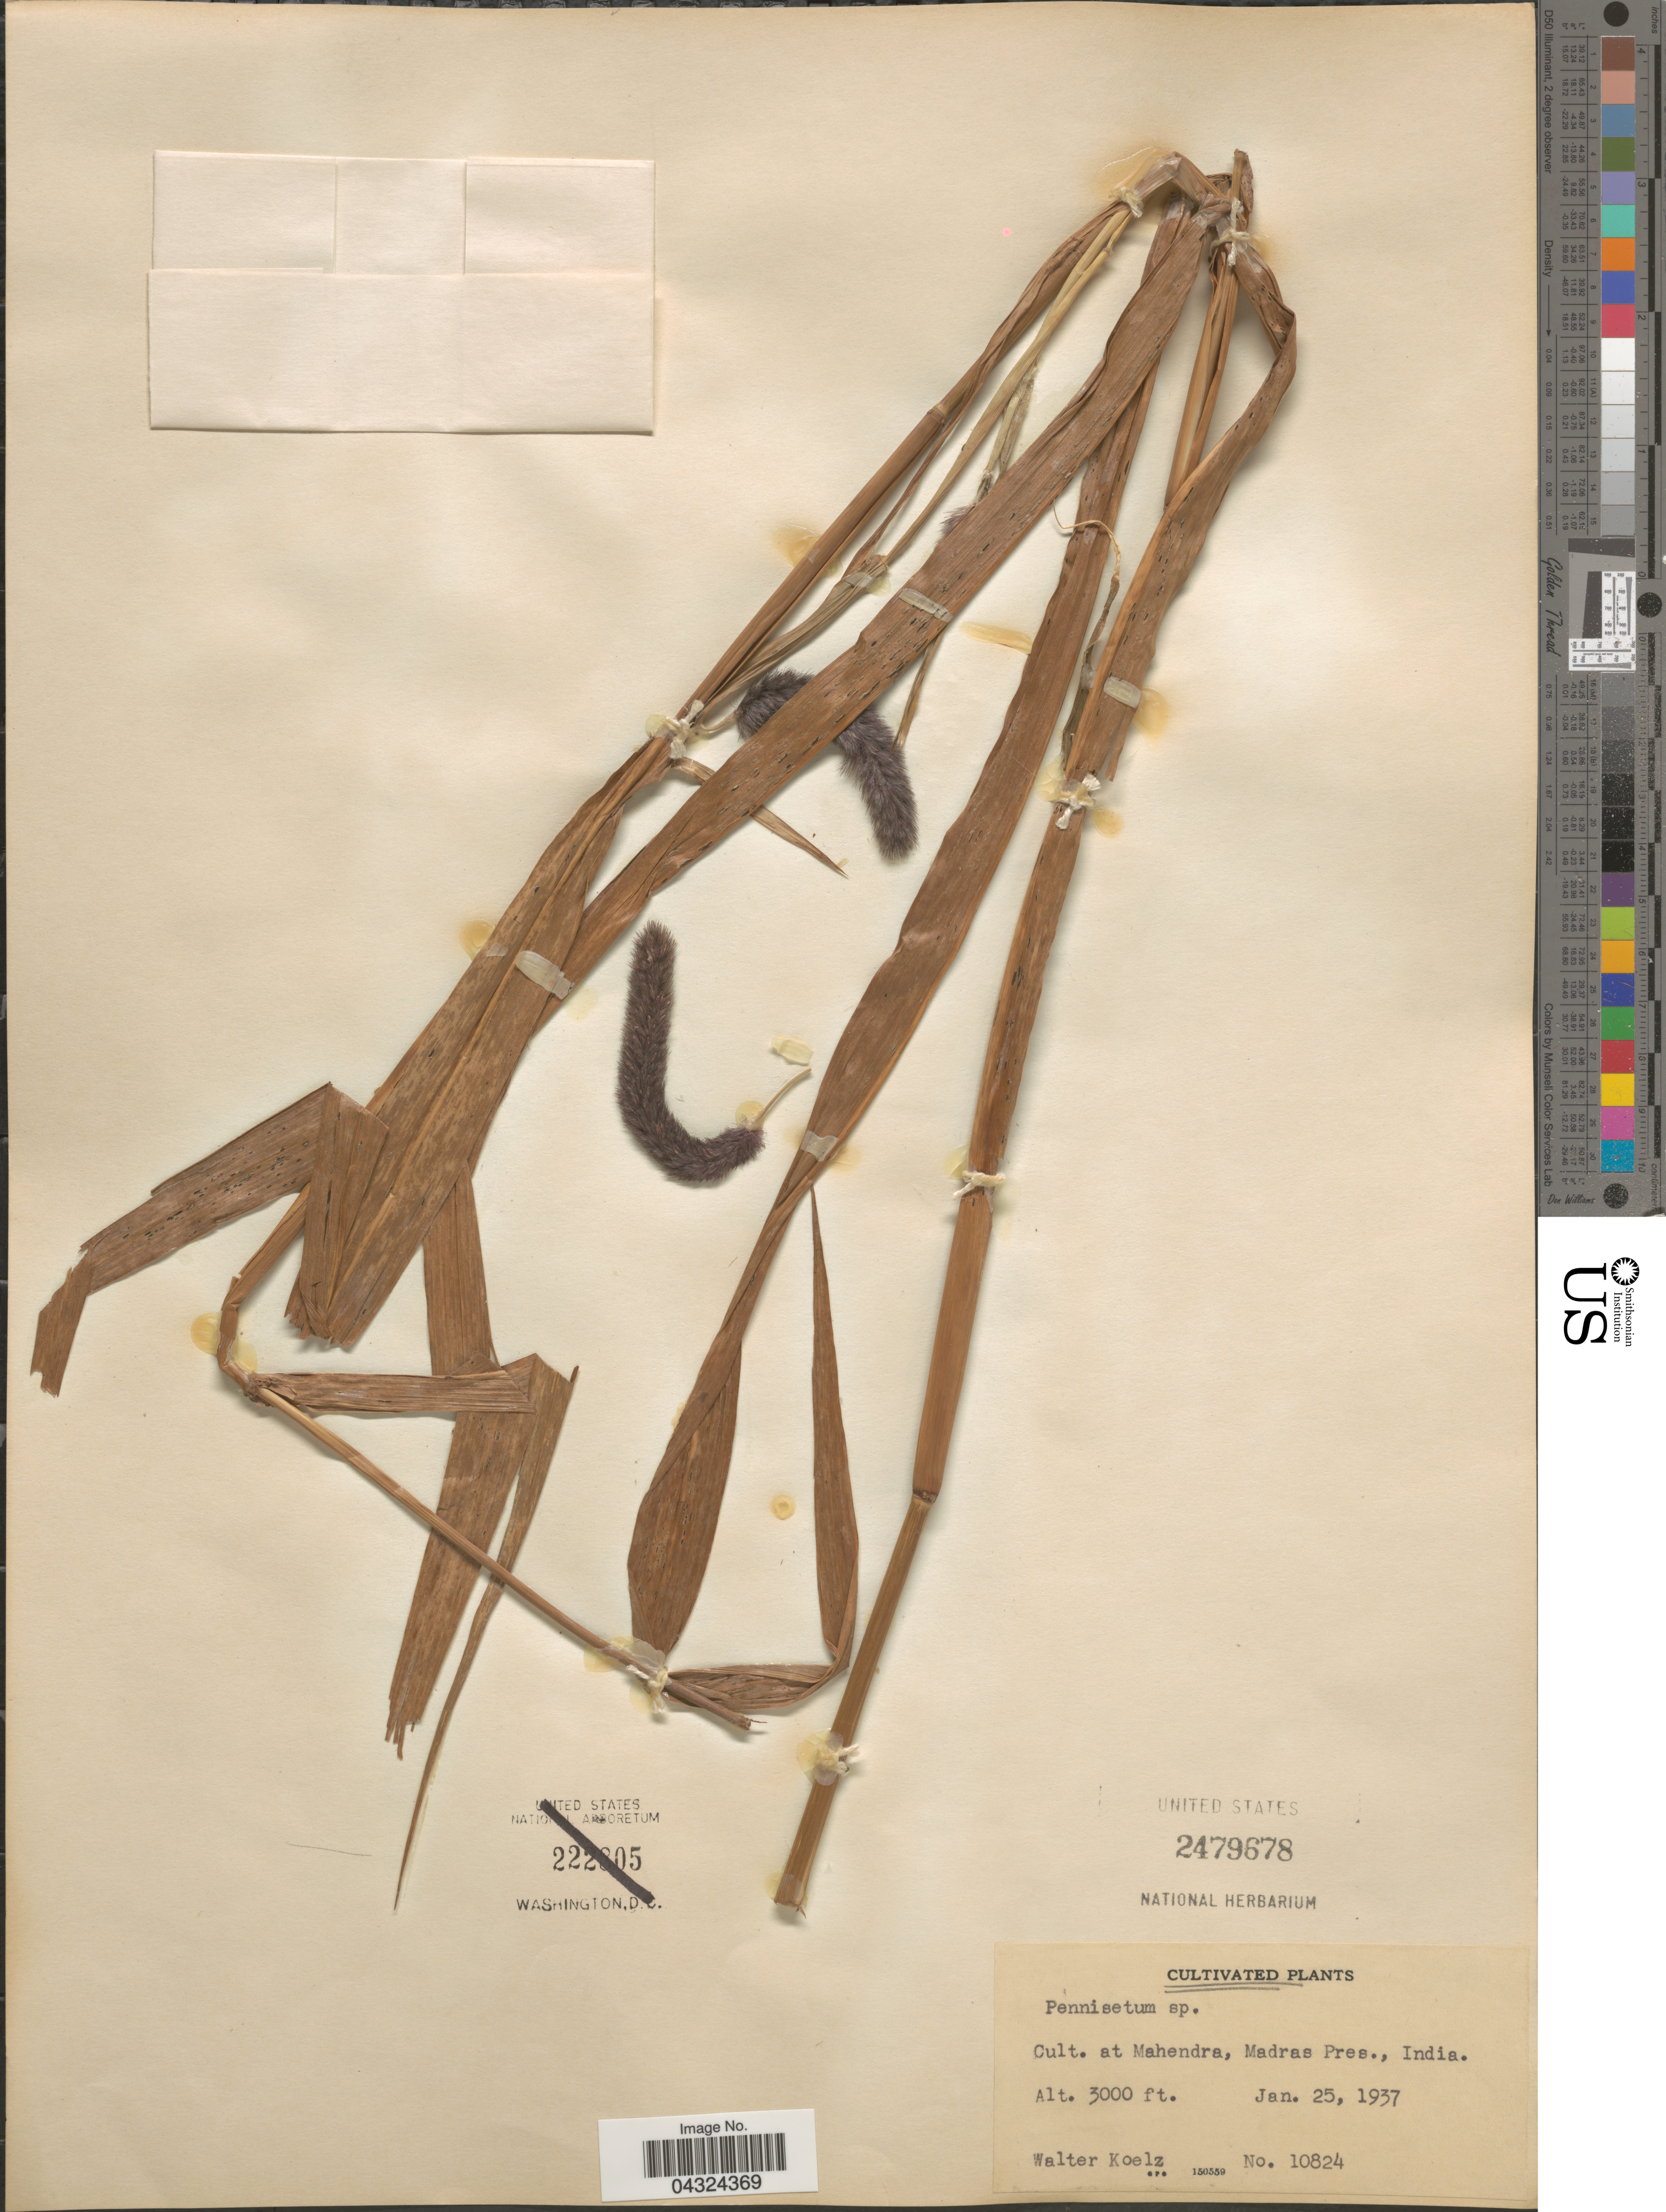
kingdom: Plantae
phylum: Tracheophyta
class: Liliopsida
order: Poales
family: Poaceae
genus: Cenchrus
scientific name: Cenchrus sp.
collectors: W. N. Koelz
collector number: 10824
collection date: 1937-01-25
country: India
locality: At Mahendra, Madras Pres.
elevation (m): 914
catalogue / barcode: US 2479678